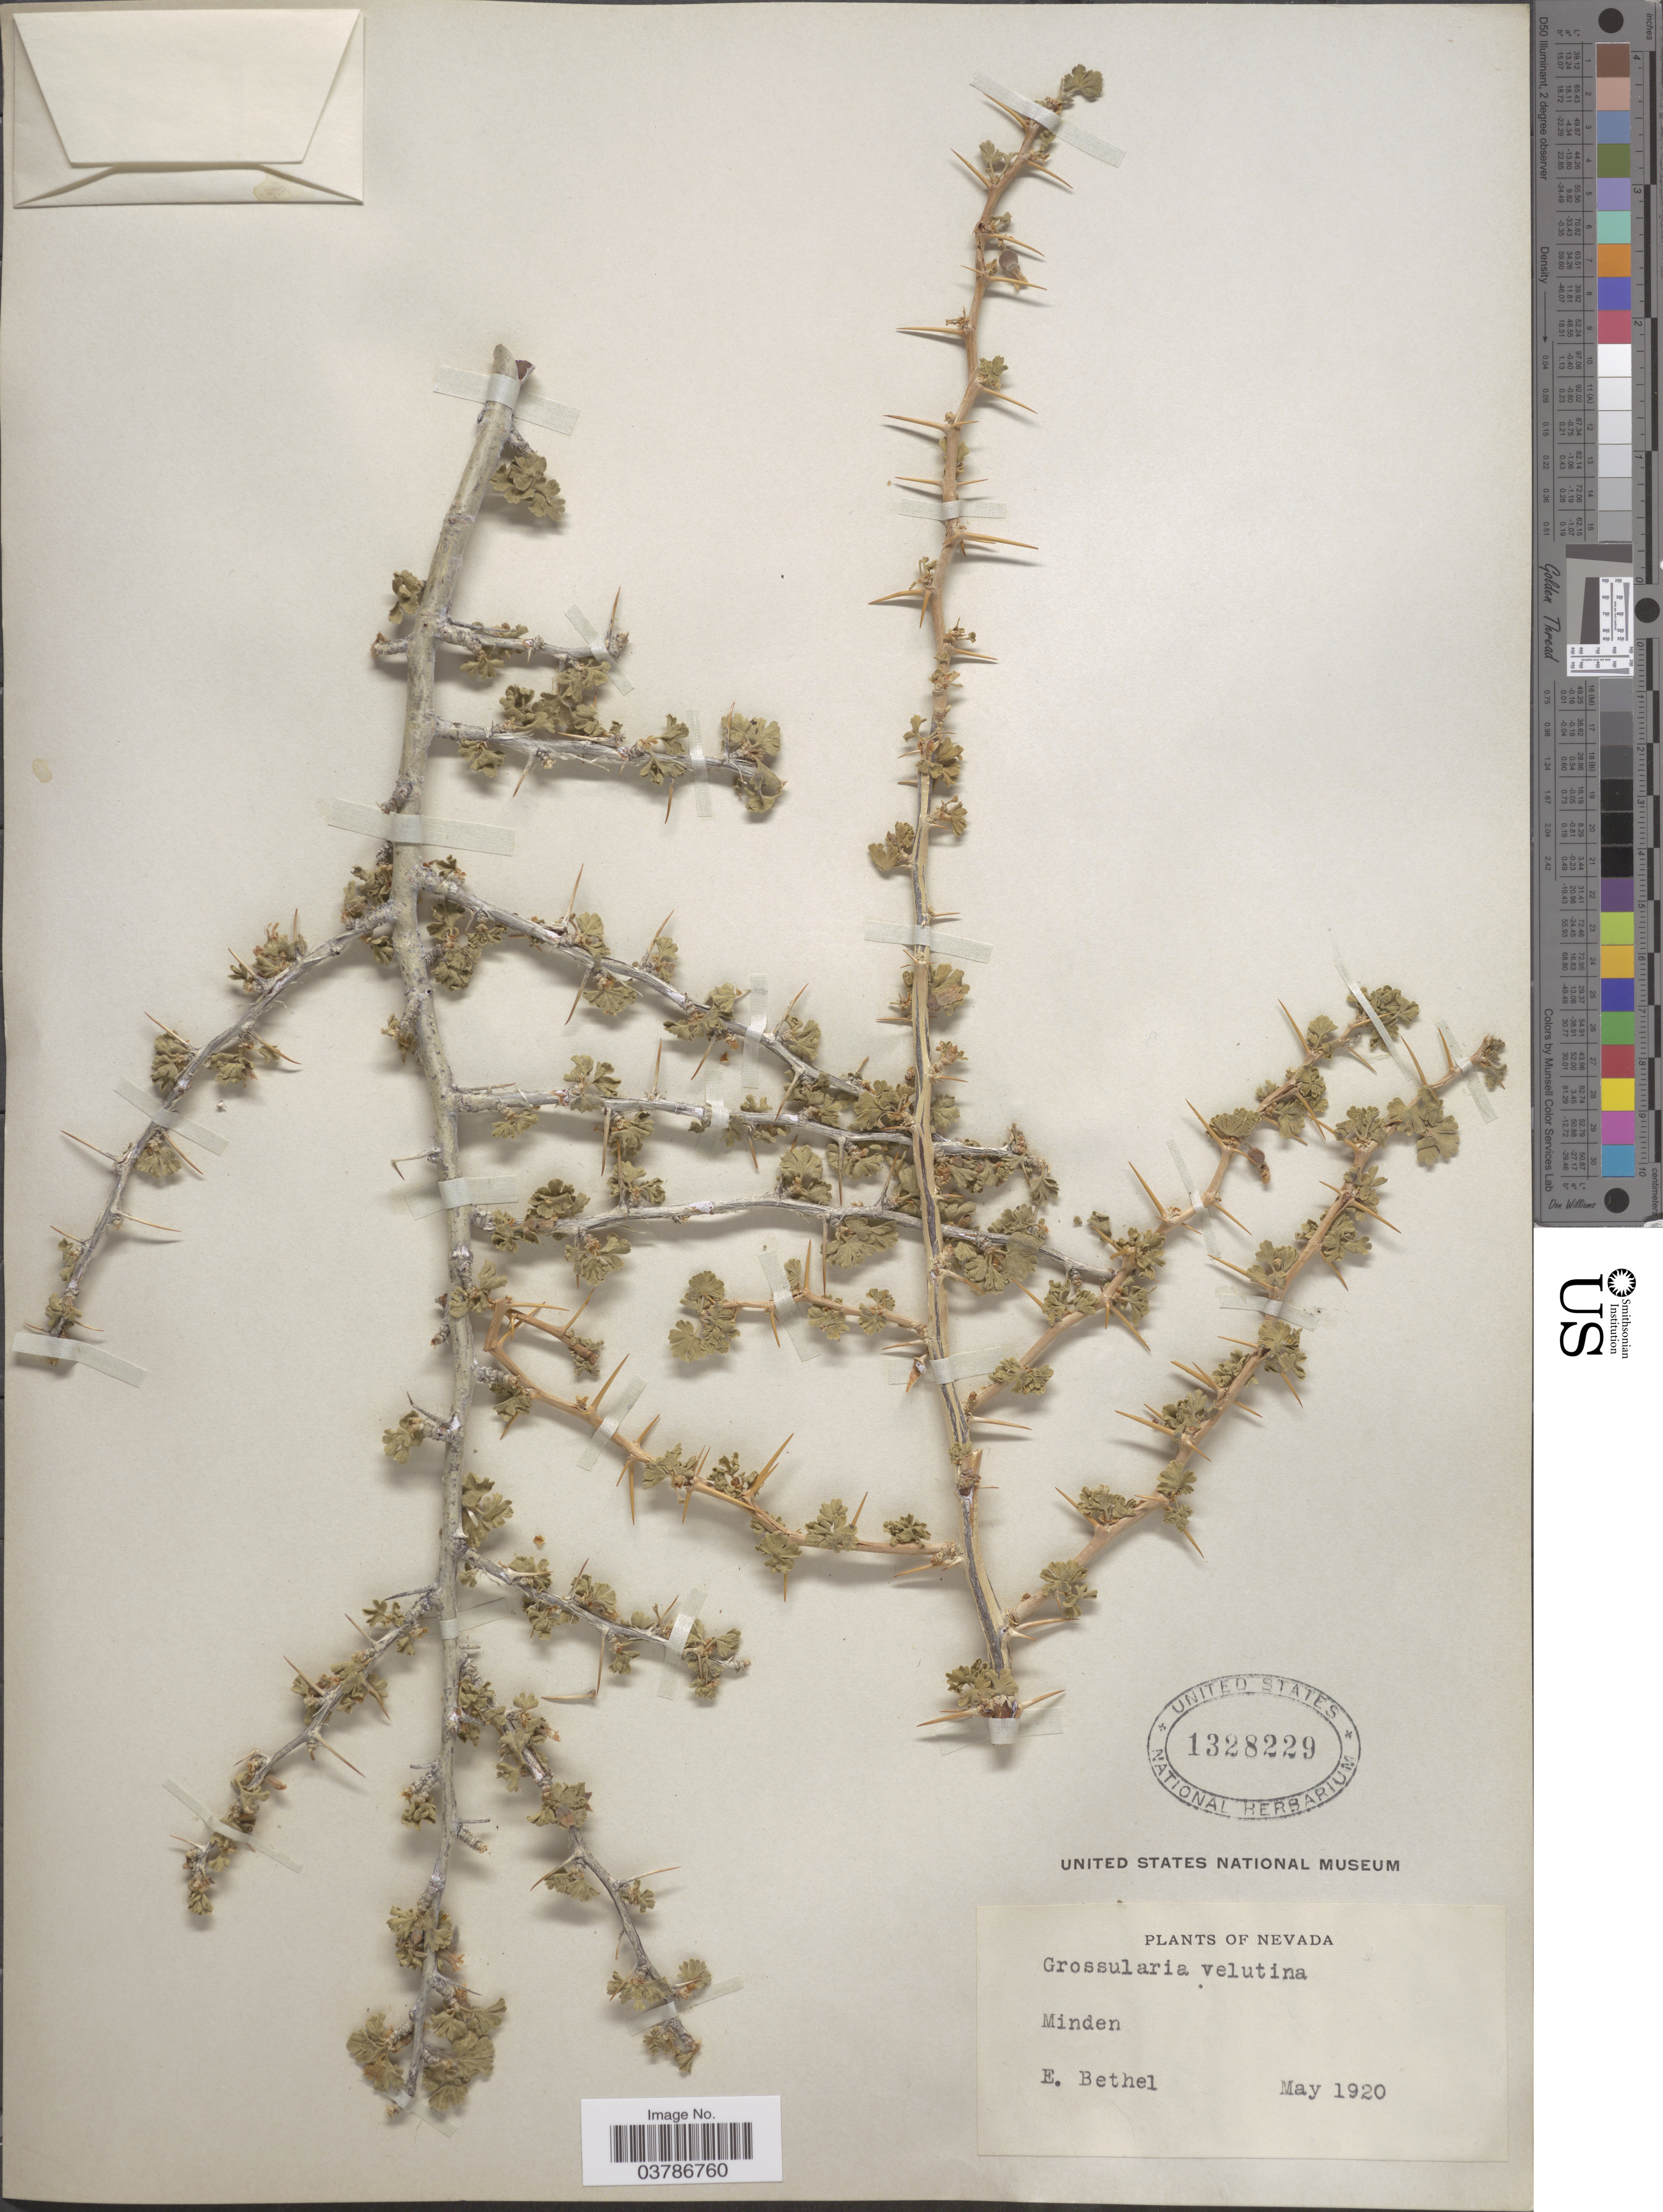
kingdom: Plantae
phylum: Tracheophyta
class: Magnoliopsida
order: Saxifragales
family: Grossulariaceae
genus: Ribes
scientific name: Ribes velutinum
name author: Greene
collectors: E. Bethel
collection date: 1920-05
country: United States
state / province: Nevada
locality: Minden.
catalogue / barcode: US 1328229